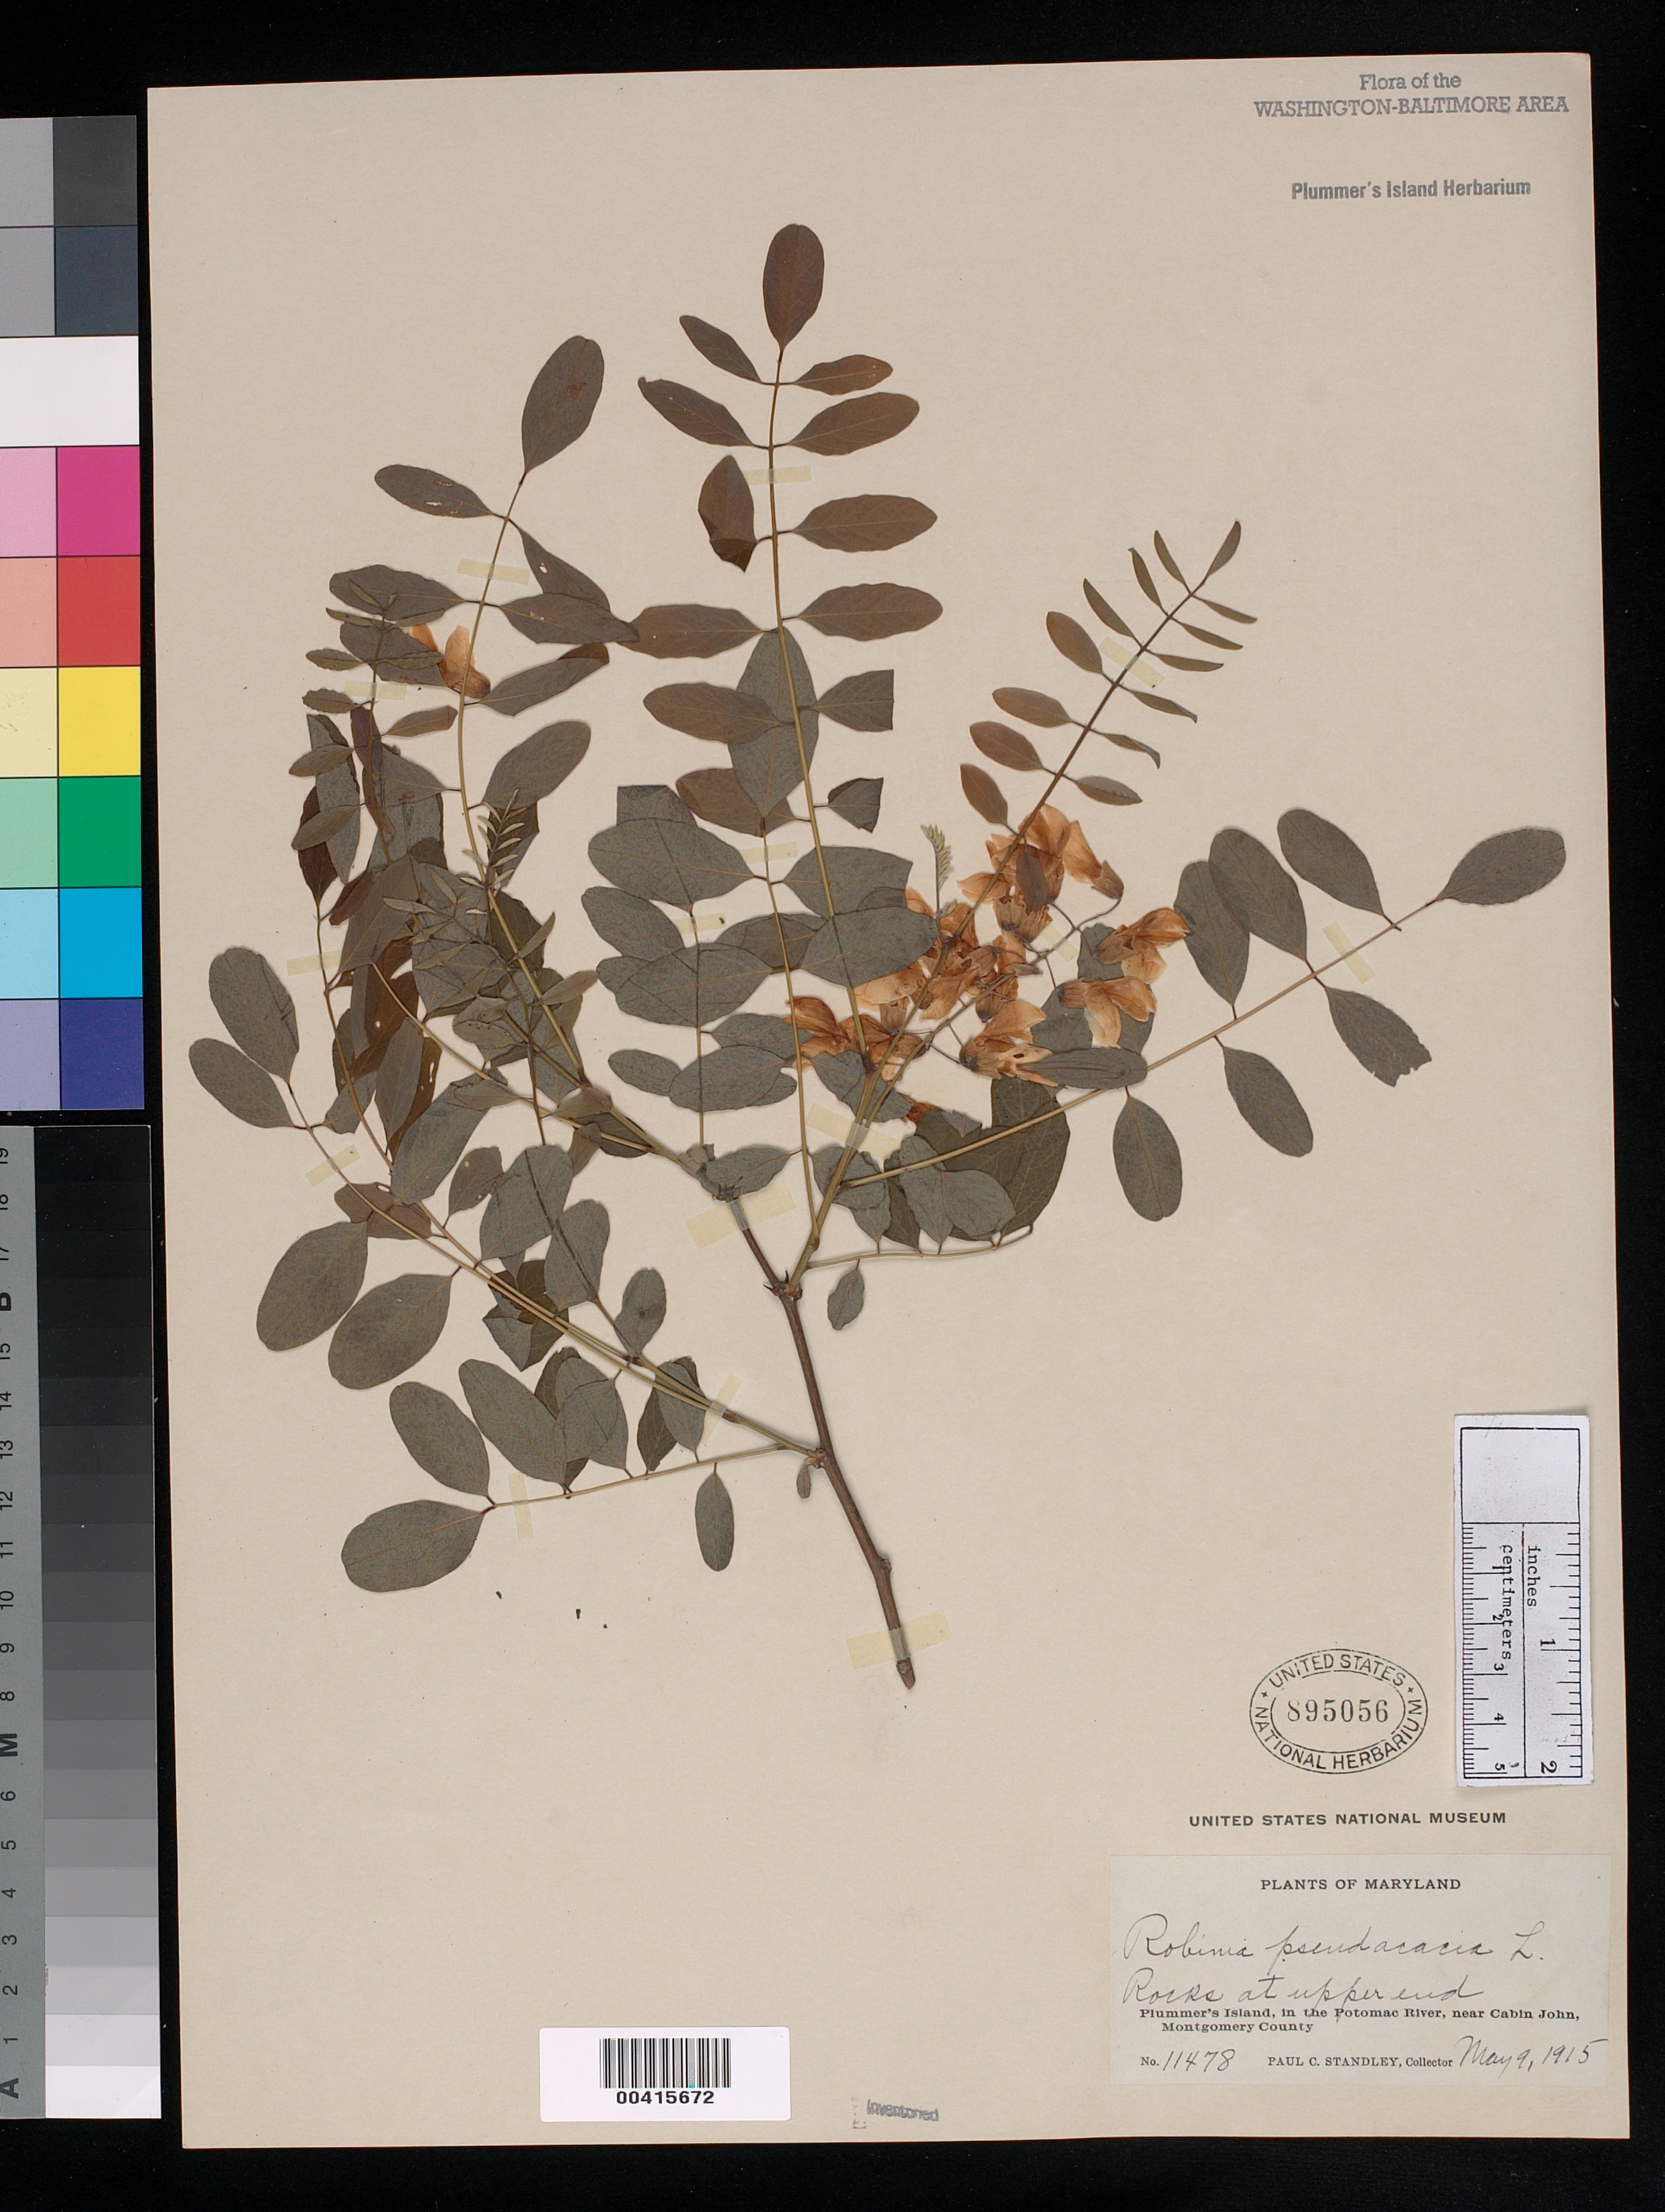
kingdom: Plantae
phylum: Tracheophyta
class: Magnoliopsida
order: Fabales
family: Fabaceae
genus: Robinia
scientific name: Robinia pseudoacacia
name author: L.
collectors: P. C. Standley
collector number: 11478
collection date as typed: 09 May 1915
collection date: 1915-05-09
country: United States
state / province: Maryland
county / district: Montgomery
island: Plummers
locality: Plummer's Island; rocks at upper end C. & O. Canal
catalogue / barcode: US 895056